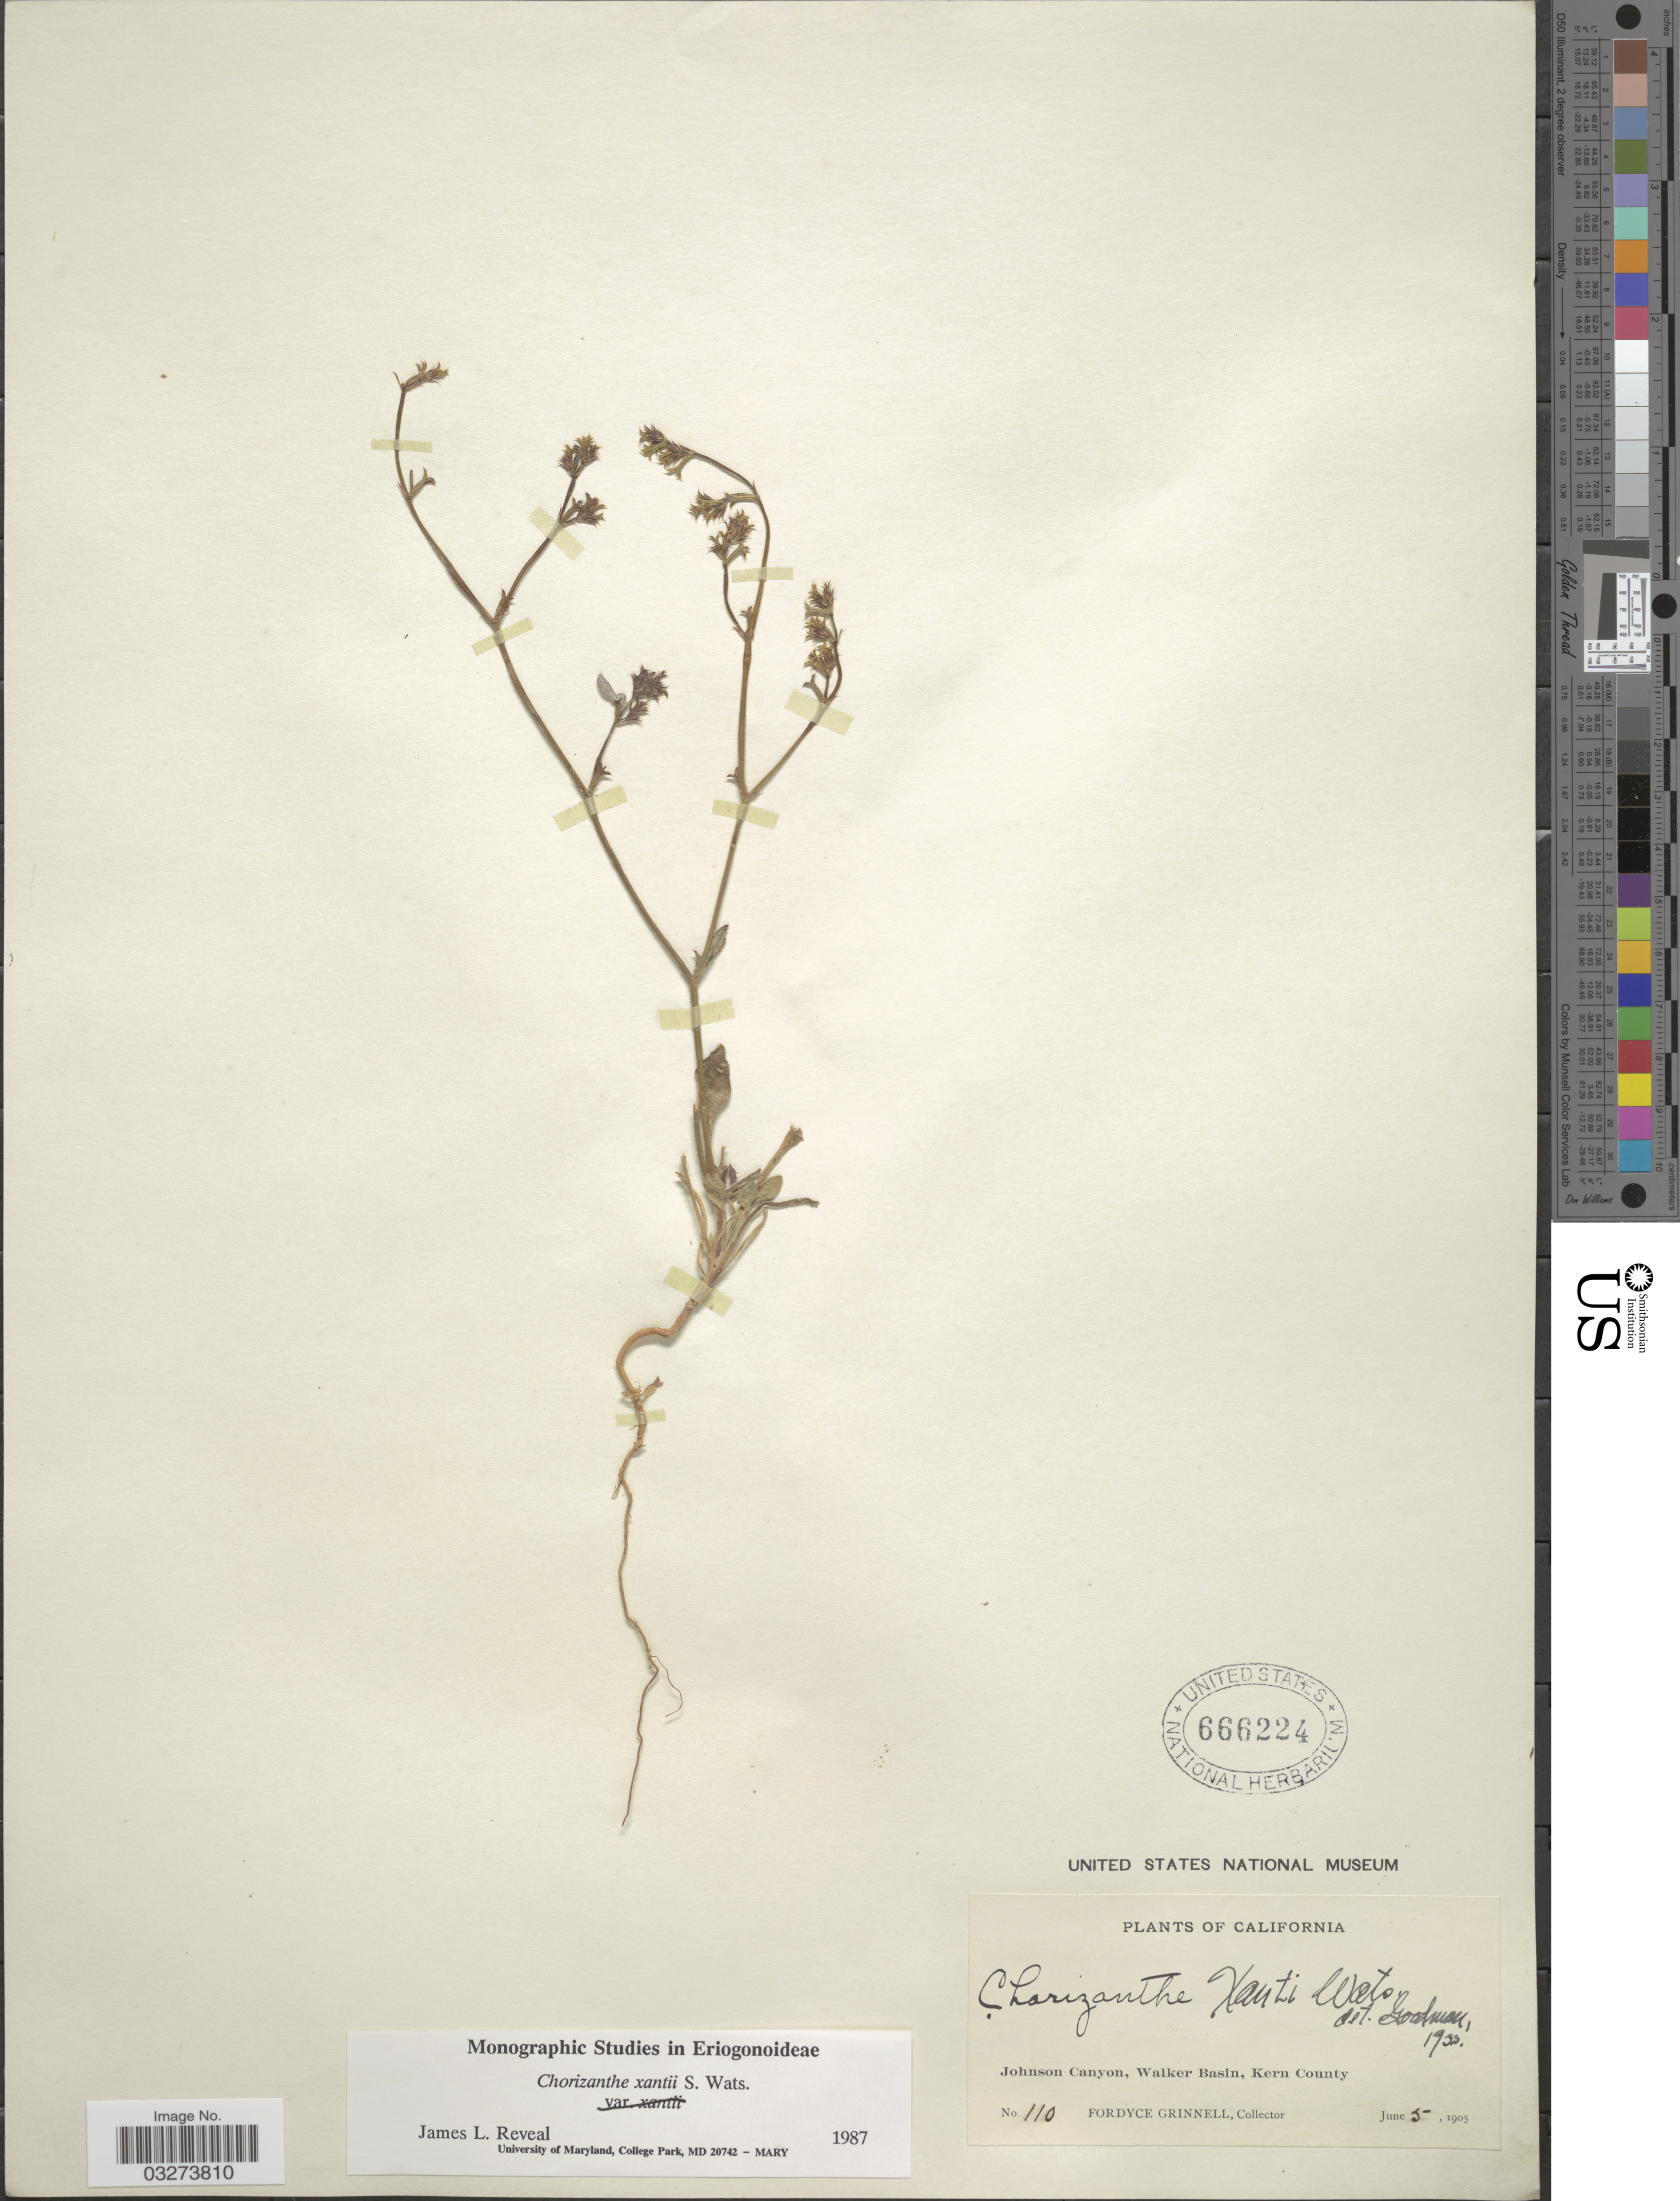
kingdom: Plantae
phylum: Tracheophyta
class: Magnoliopsida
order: Caryophyllales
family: Polygonaceae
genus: Chorizanthe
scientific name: Chorizanthe xanti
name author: S. Watson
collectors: F. Grinnell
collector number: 110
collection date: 1905-06-05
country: United States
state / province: California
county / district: Kern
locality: Johnson Canyon, Walker Basin, Kern County.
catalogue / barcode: US 666224